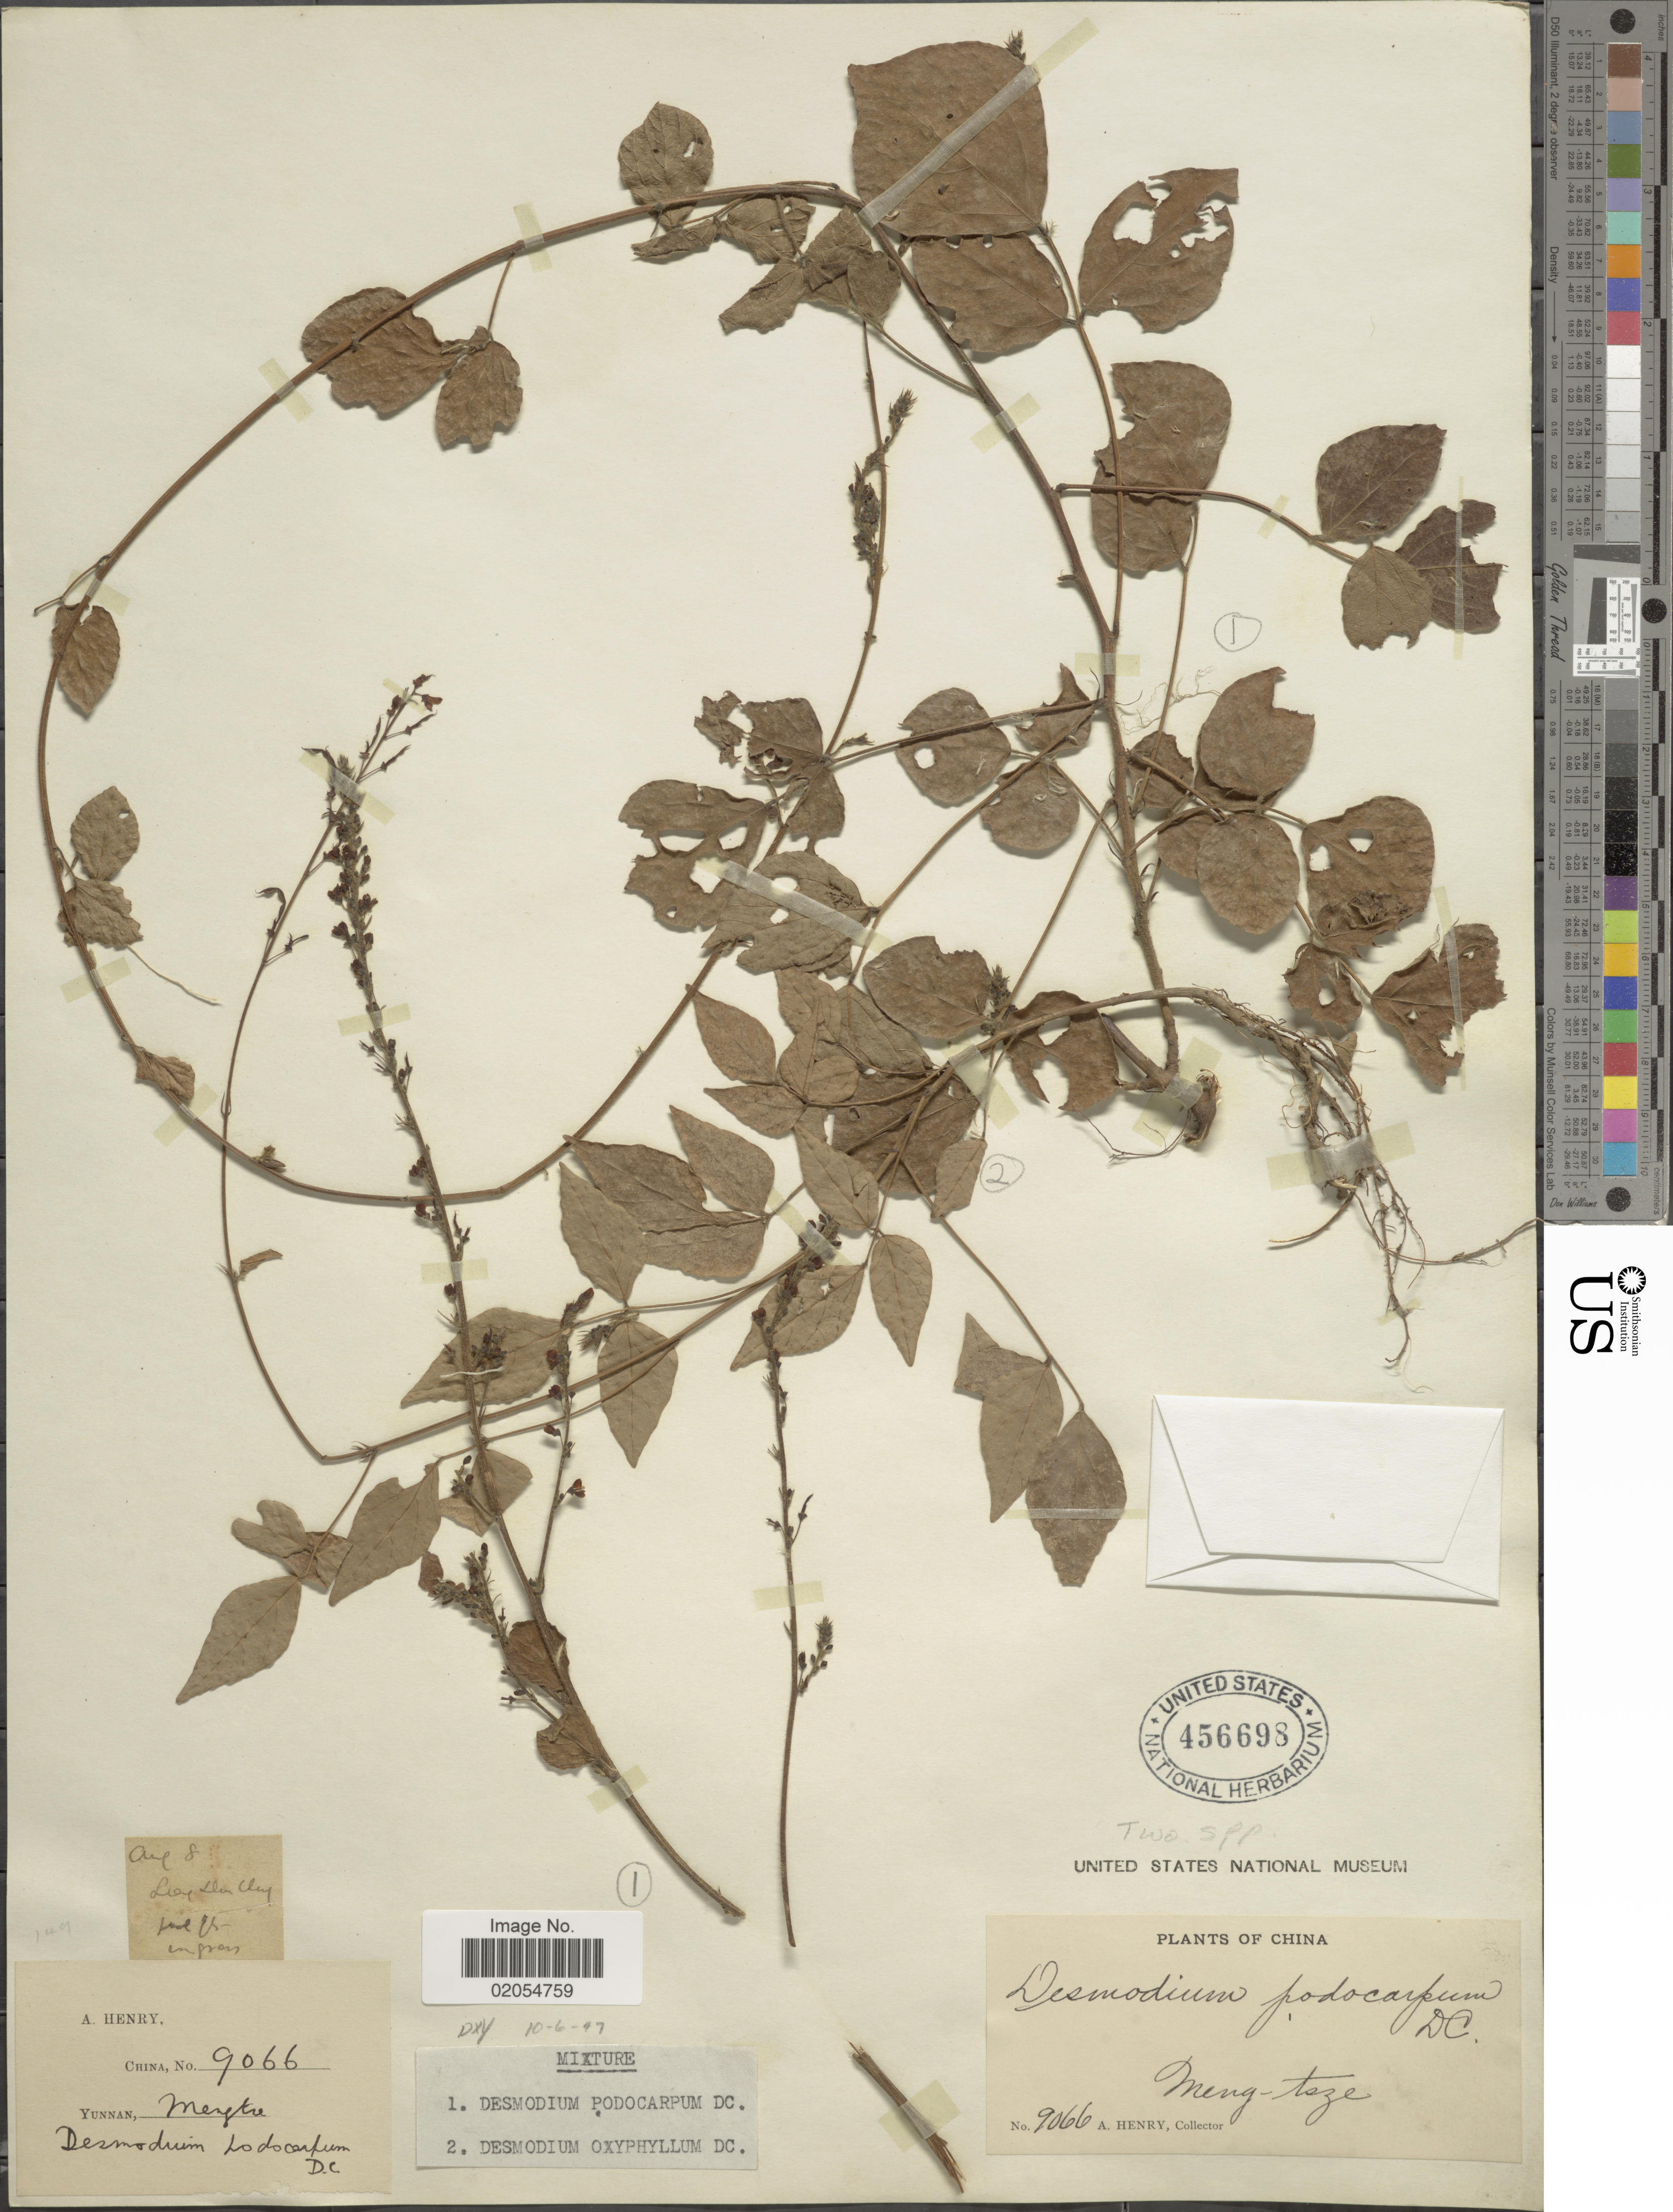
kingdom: Plantae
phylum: Tracheophyta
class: Magnoliopsida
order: Fabales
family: Fabaceae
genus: Hylodesmum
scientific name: Hylodesmum podocarpum subsp. oxyphyllum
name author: (DC.) H. Ohashi & R.R. Mill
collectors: A. Henry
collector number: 9066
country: China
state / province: Yunnan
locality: Meng-tsze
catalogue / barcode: US 456698